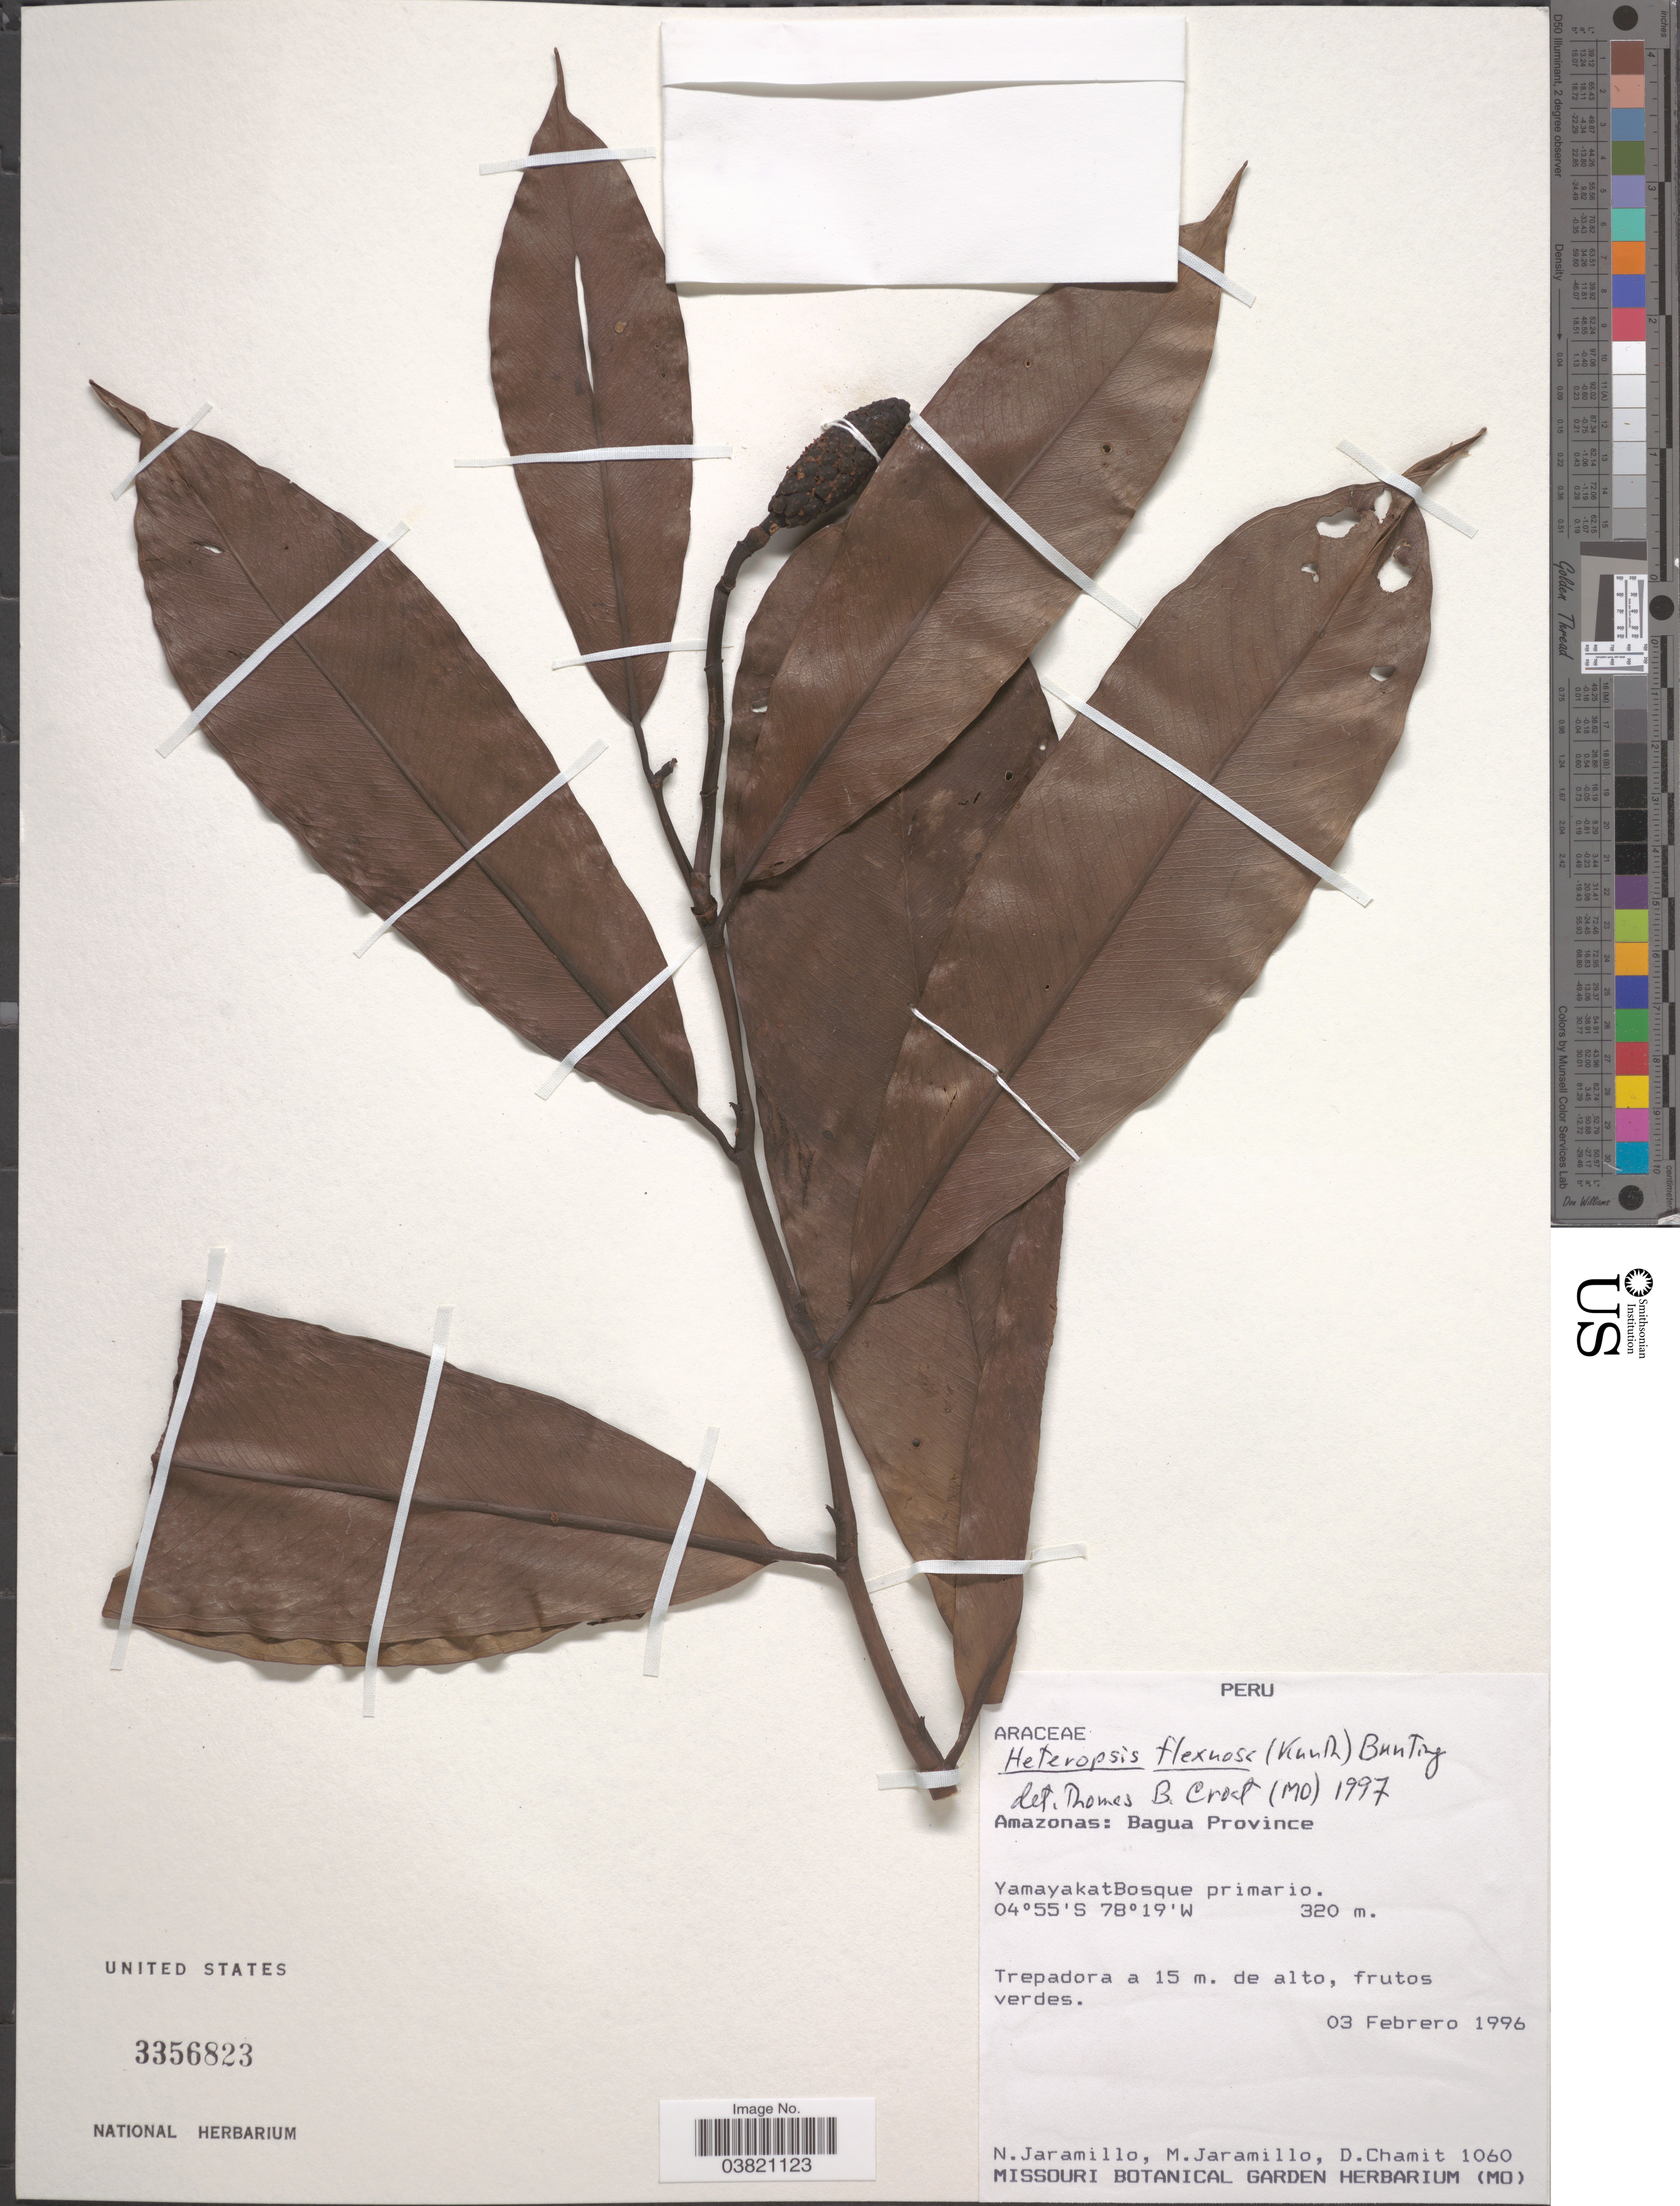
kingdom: Plantae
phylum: Tracheophyta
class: Liliopsida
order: Alismatales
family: Araceae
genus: Heteropsis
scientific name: Heteropsis flexuosa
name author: (Kunth) G.S. Bunting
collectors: N. Jaramillo, M. Jaramillo & D. Chamit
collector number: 1060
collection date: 1996-02-03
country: Peru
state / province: Amazonas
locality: Bagua Province. Yamayakat.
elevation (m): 320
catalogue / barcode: US 3356823